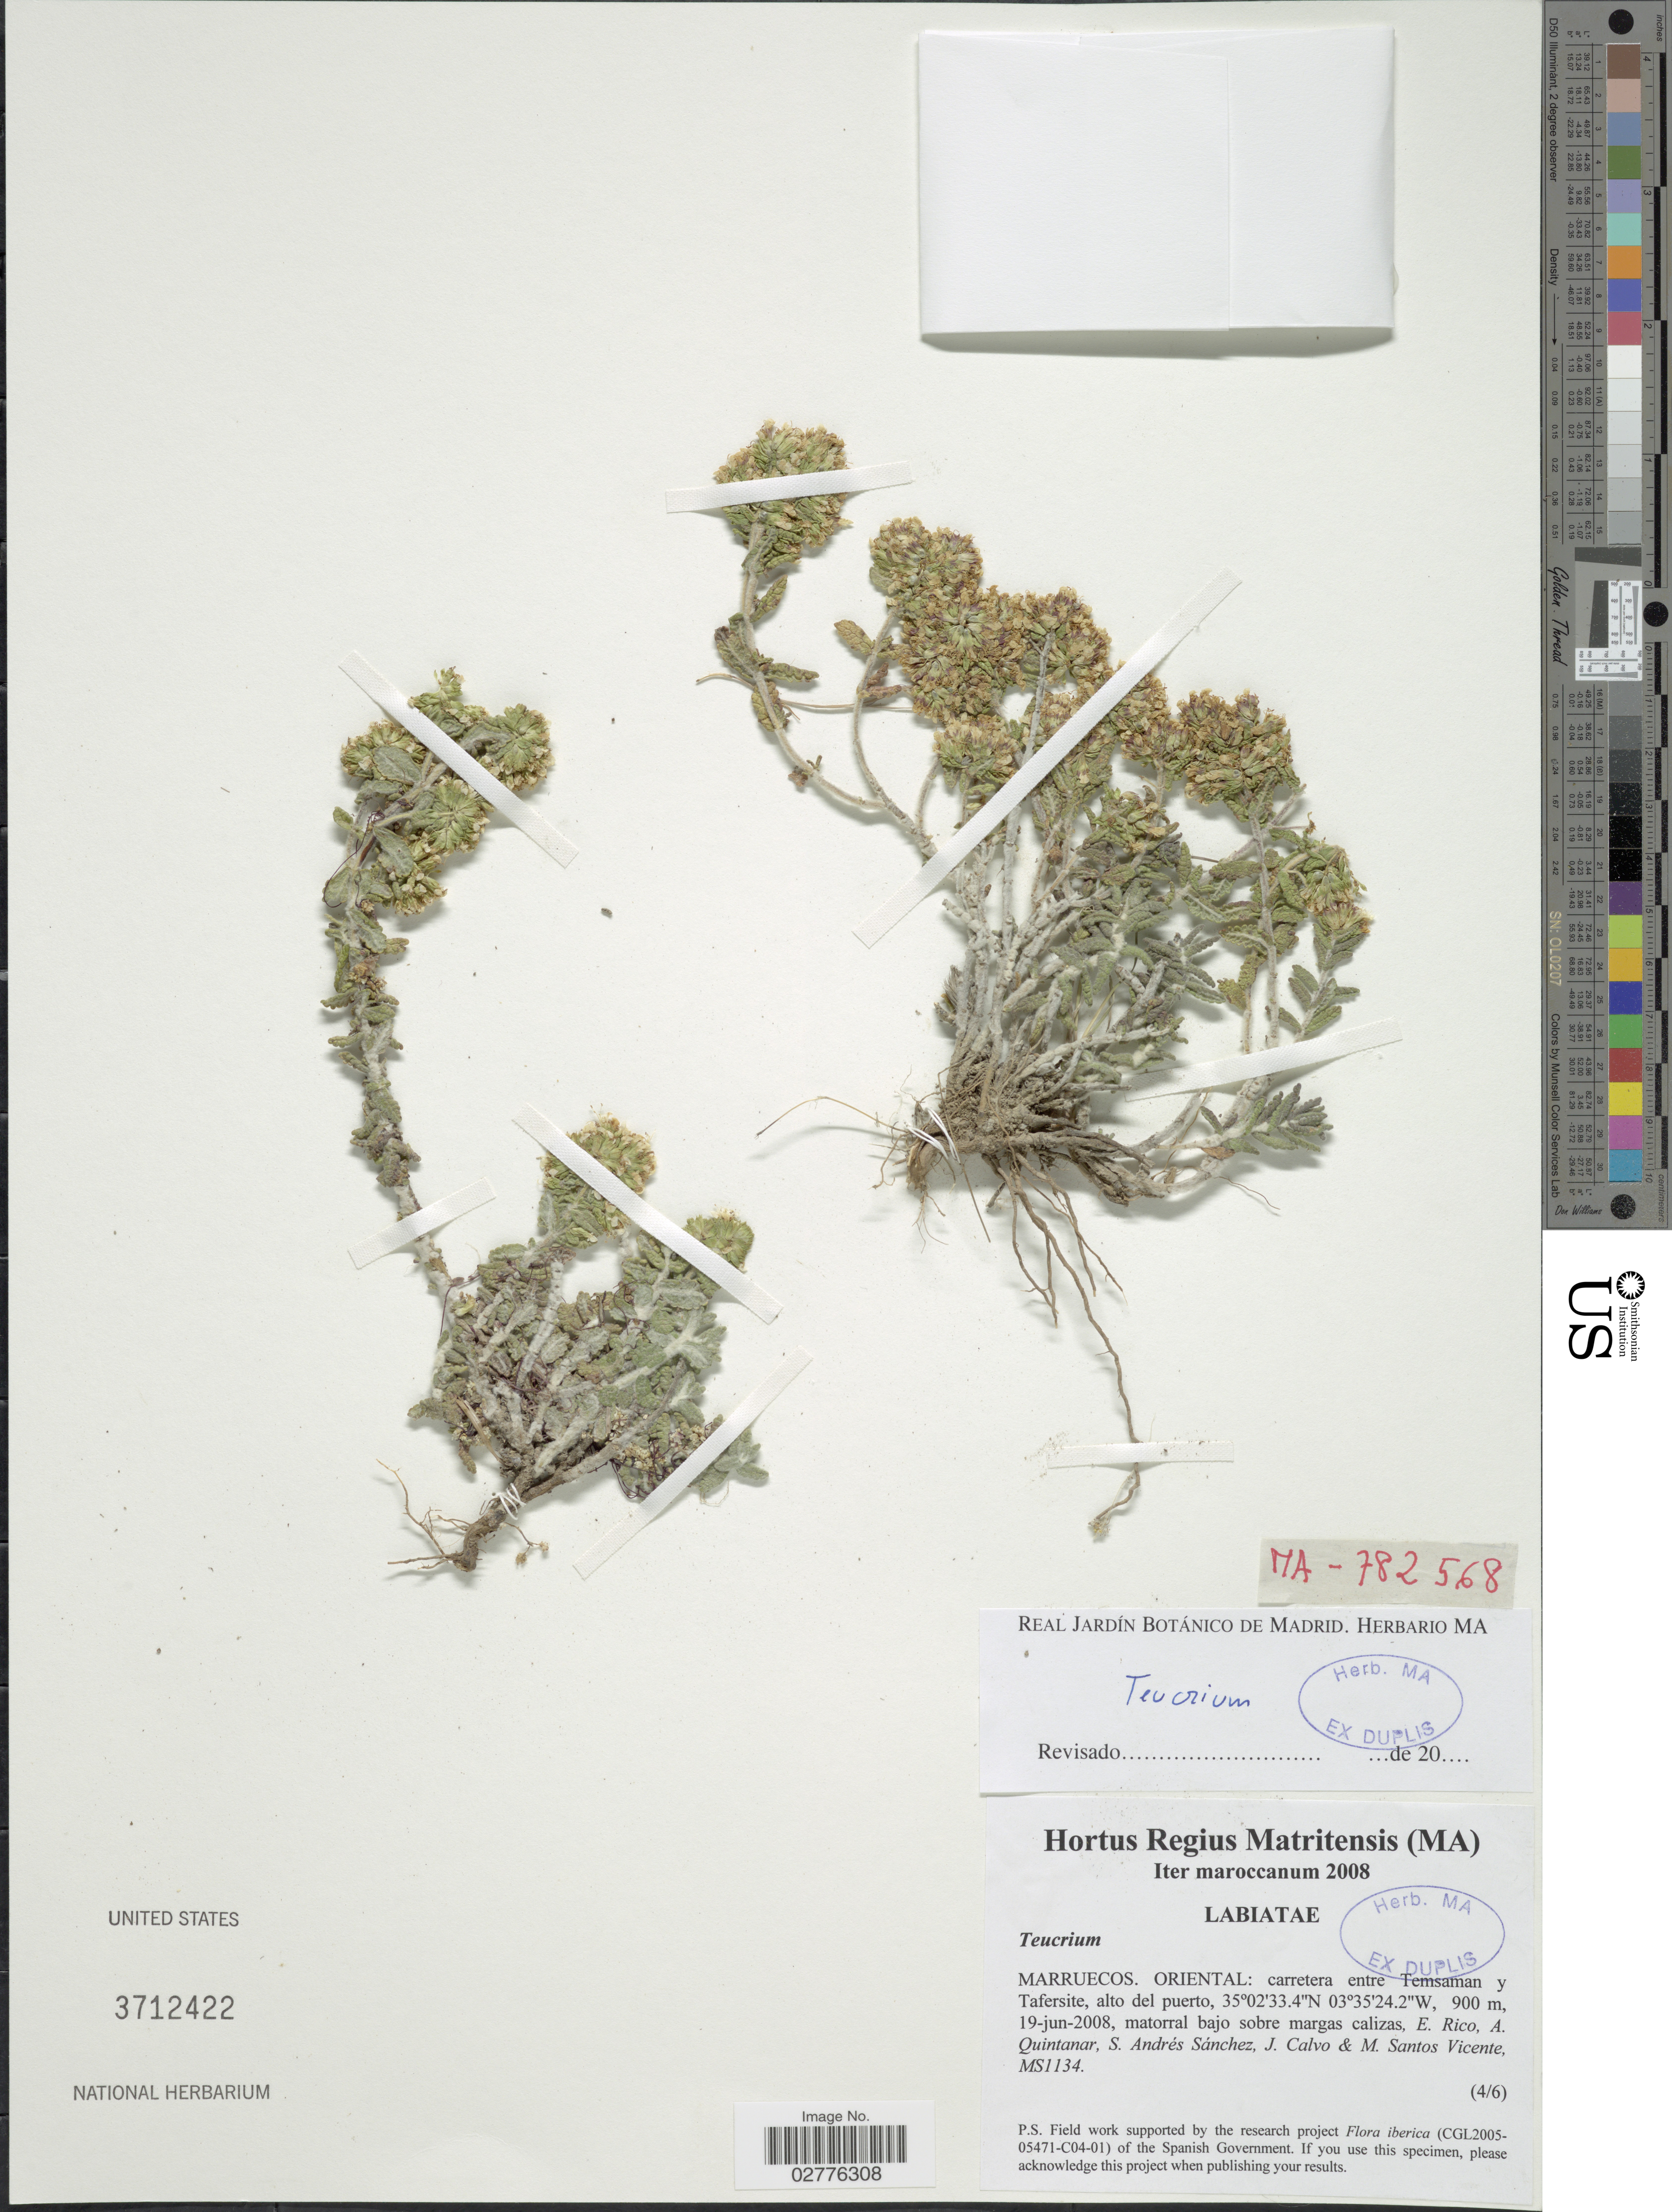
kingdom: Plantae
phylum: Tracheophyta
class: Magnoliopsida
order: Lamiales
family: Lamiaceae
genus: Teucrium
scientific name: Teucrium sp.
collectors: E. Rico, A. Quintanar, S. Sanchez, J. Calvo & M. Vicente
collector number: MS1134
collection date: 2008-06-19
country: Morocco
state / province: Oriental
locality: Marruecos: carretera entre Temsaman y Tafersite, alto del puerto.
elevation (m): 900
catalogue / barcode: US 3712422